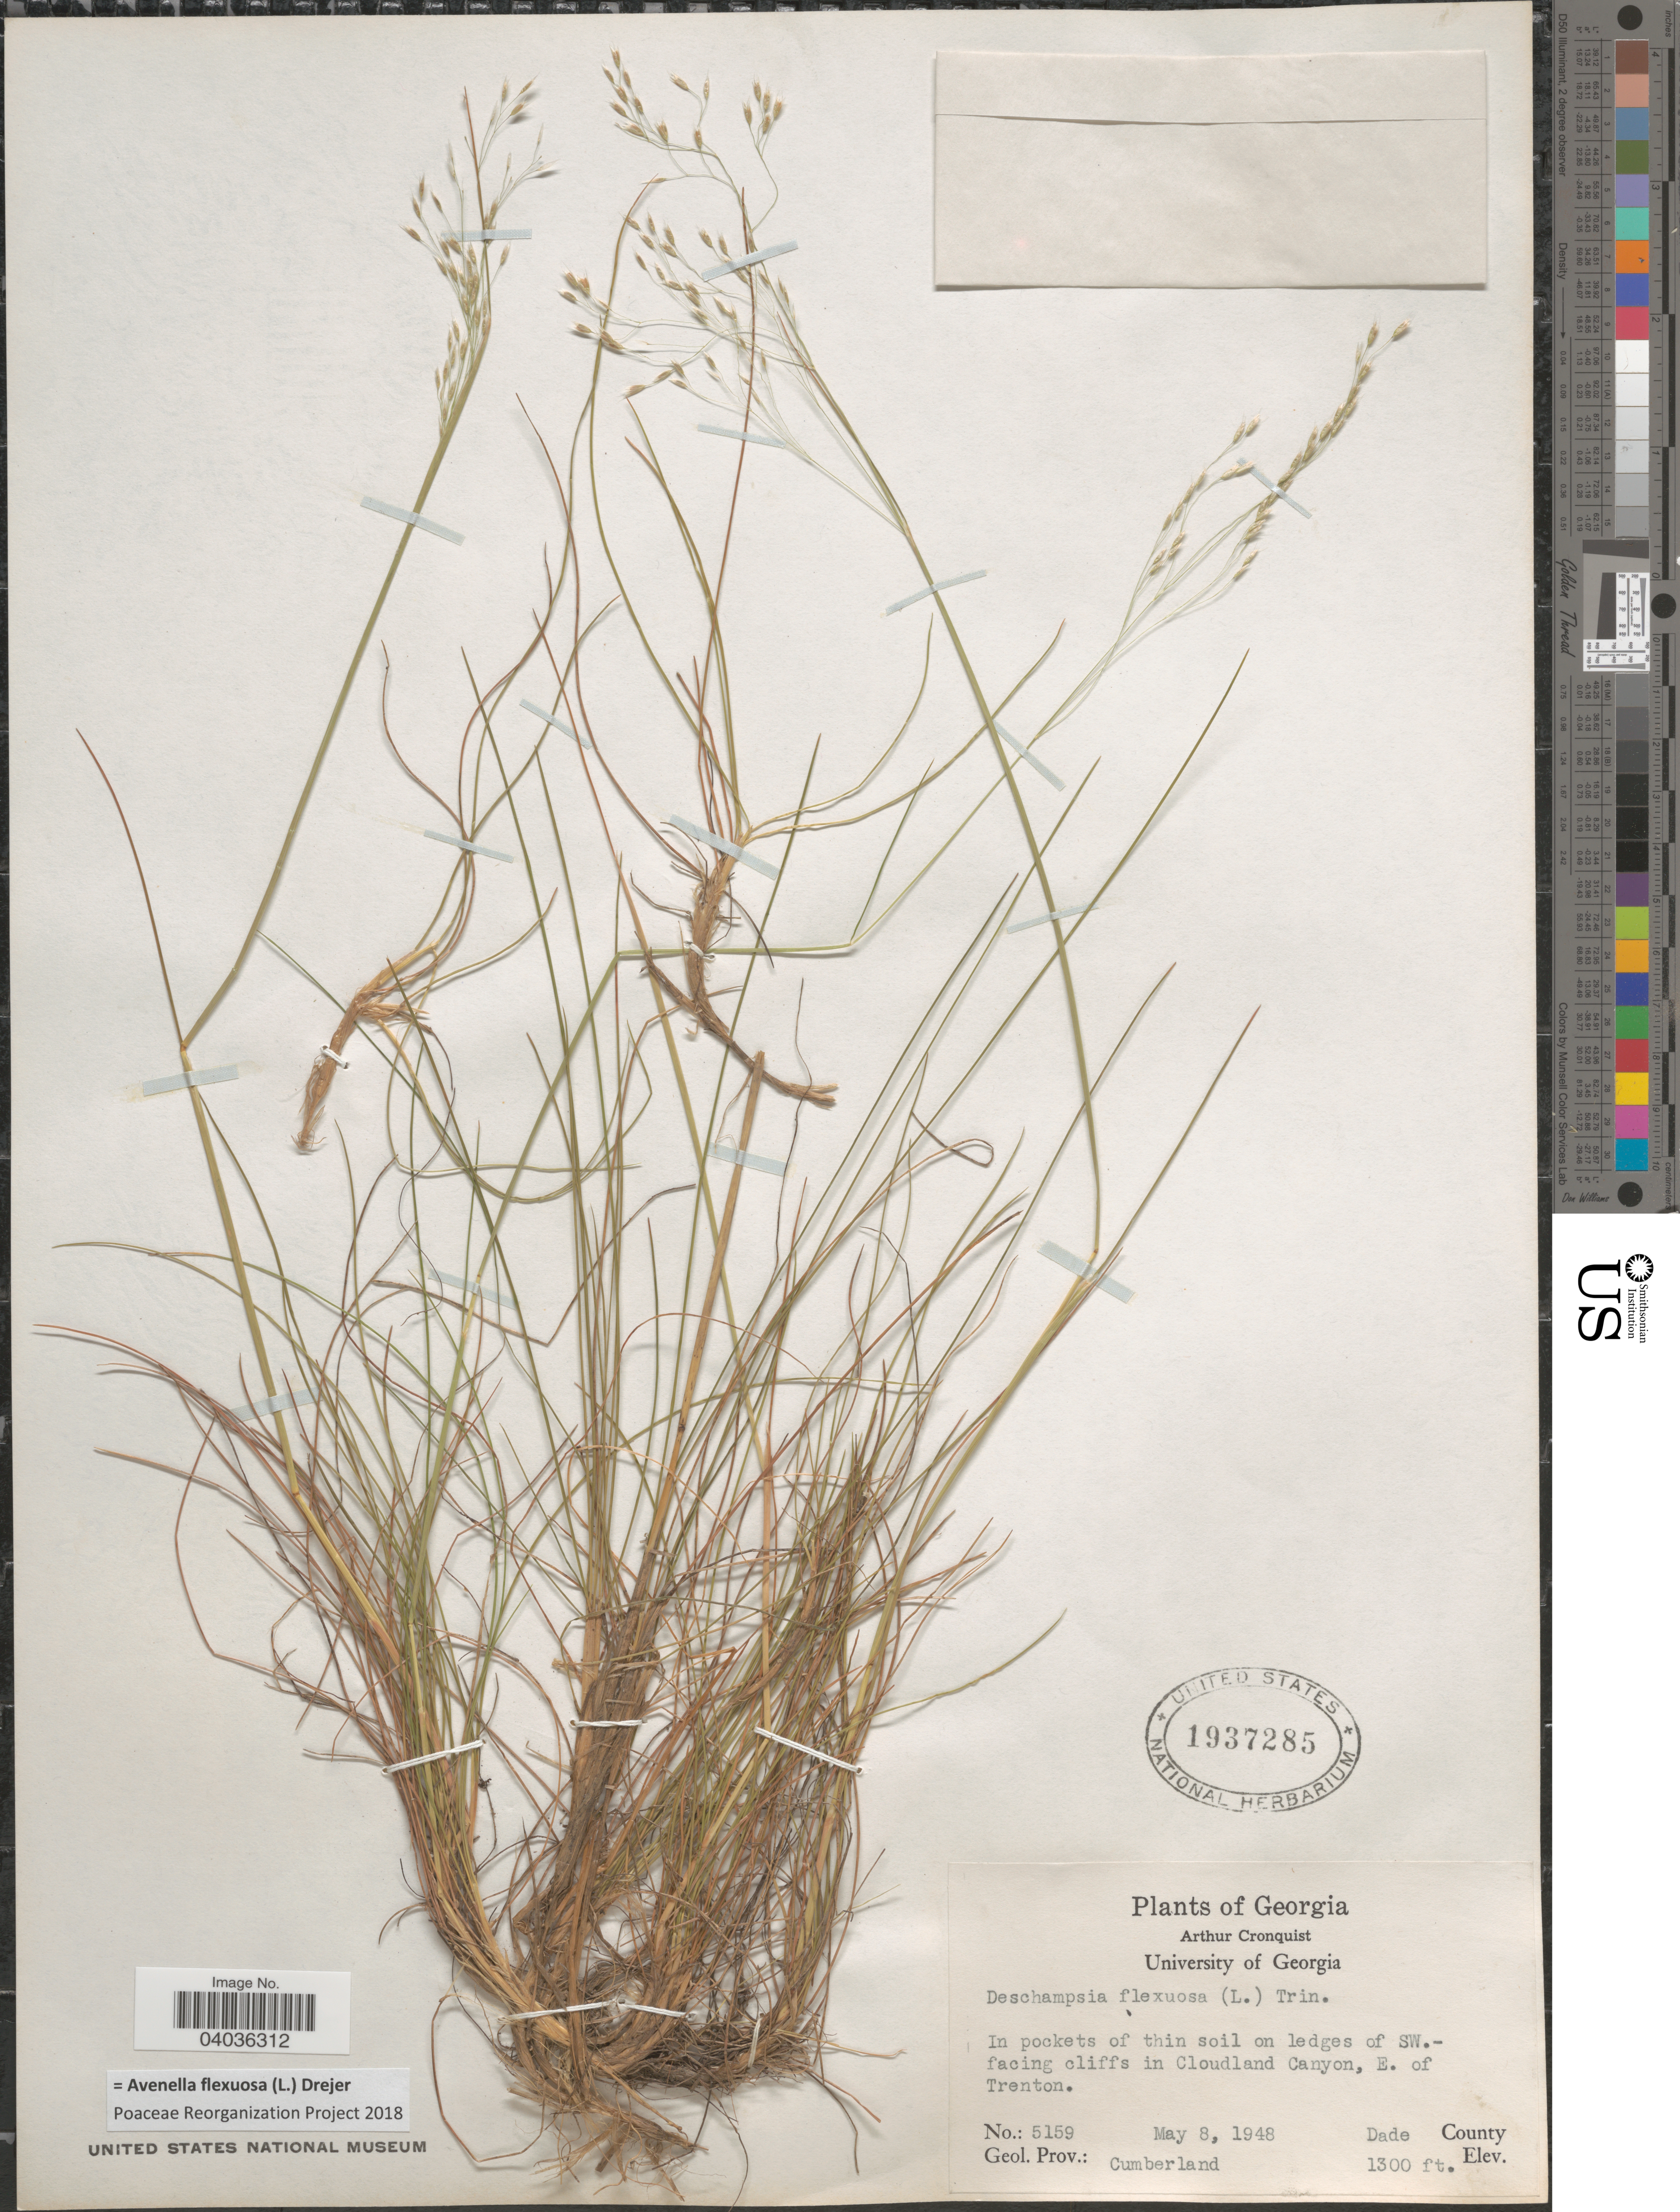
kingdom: Plantae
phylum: Tracheophyta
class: Liliopsida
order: Poales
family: Poaceae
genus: Avenella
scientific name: Avenella flexuosa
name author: (L.) Drejer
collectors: A. J. Cronquist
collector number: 5159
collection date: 1948-05-08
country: United States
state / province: Georgia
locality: In pockets of thin soil on ledges of SW.-facing cliffs in Cloudland Canyon, E. of Trenton. Dade County. Geol. Prov.: Cumberland.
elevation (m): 396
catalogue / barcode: US 1937285